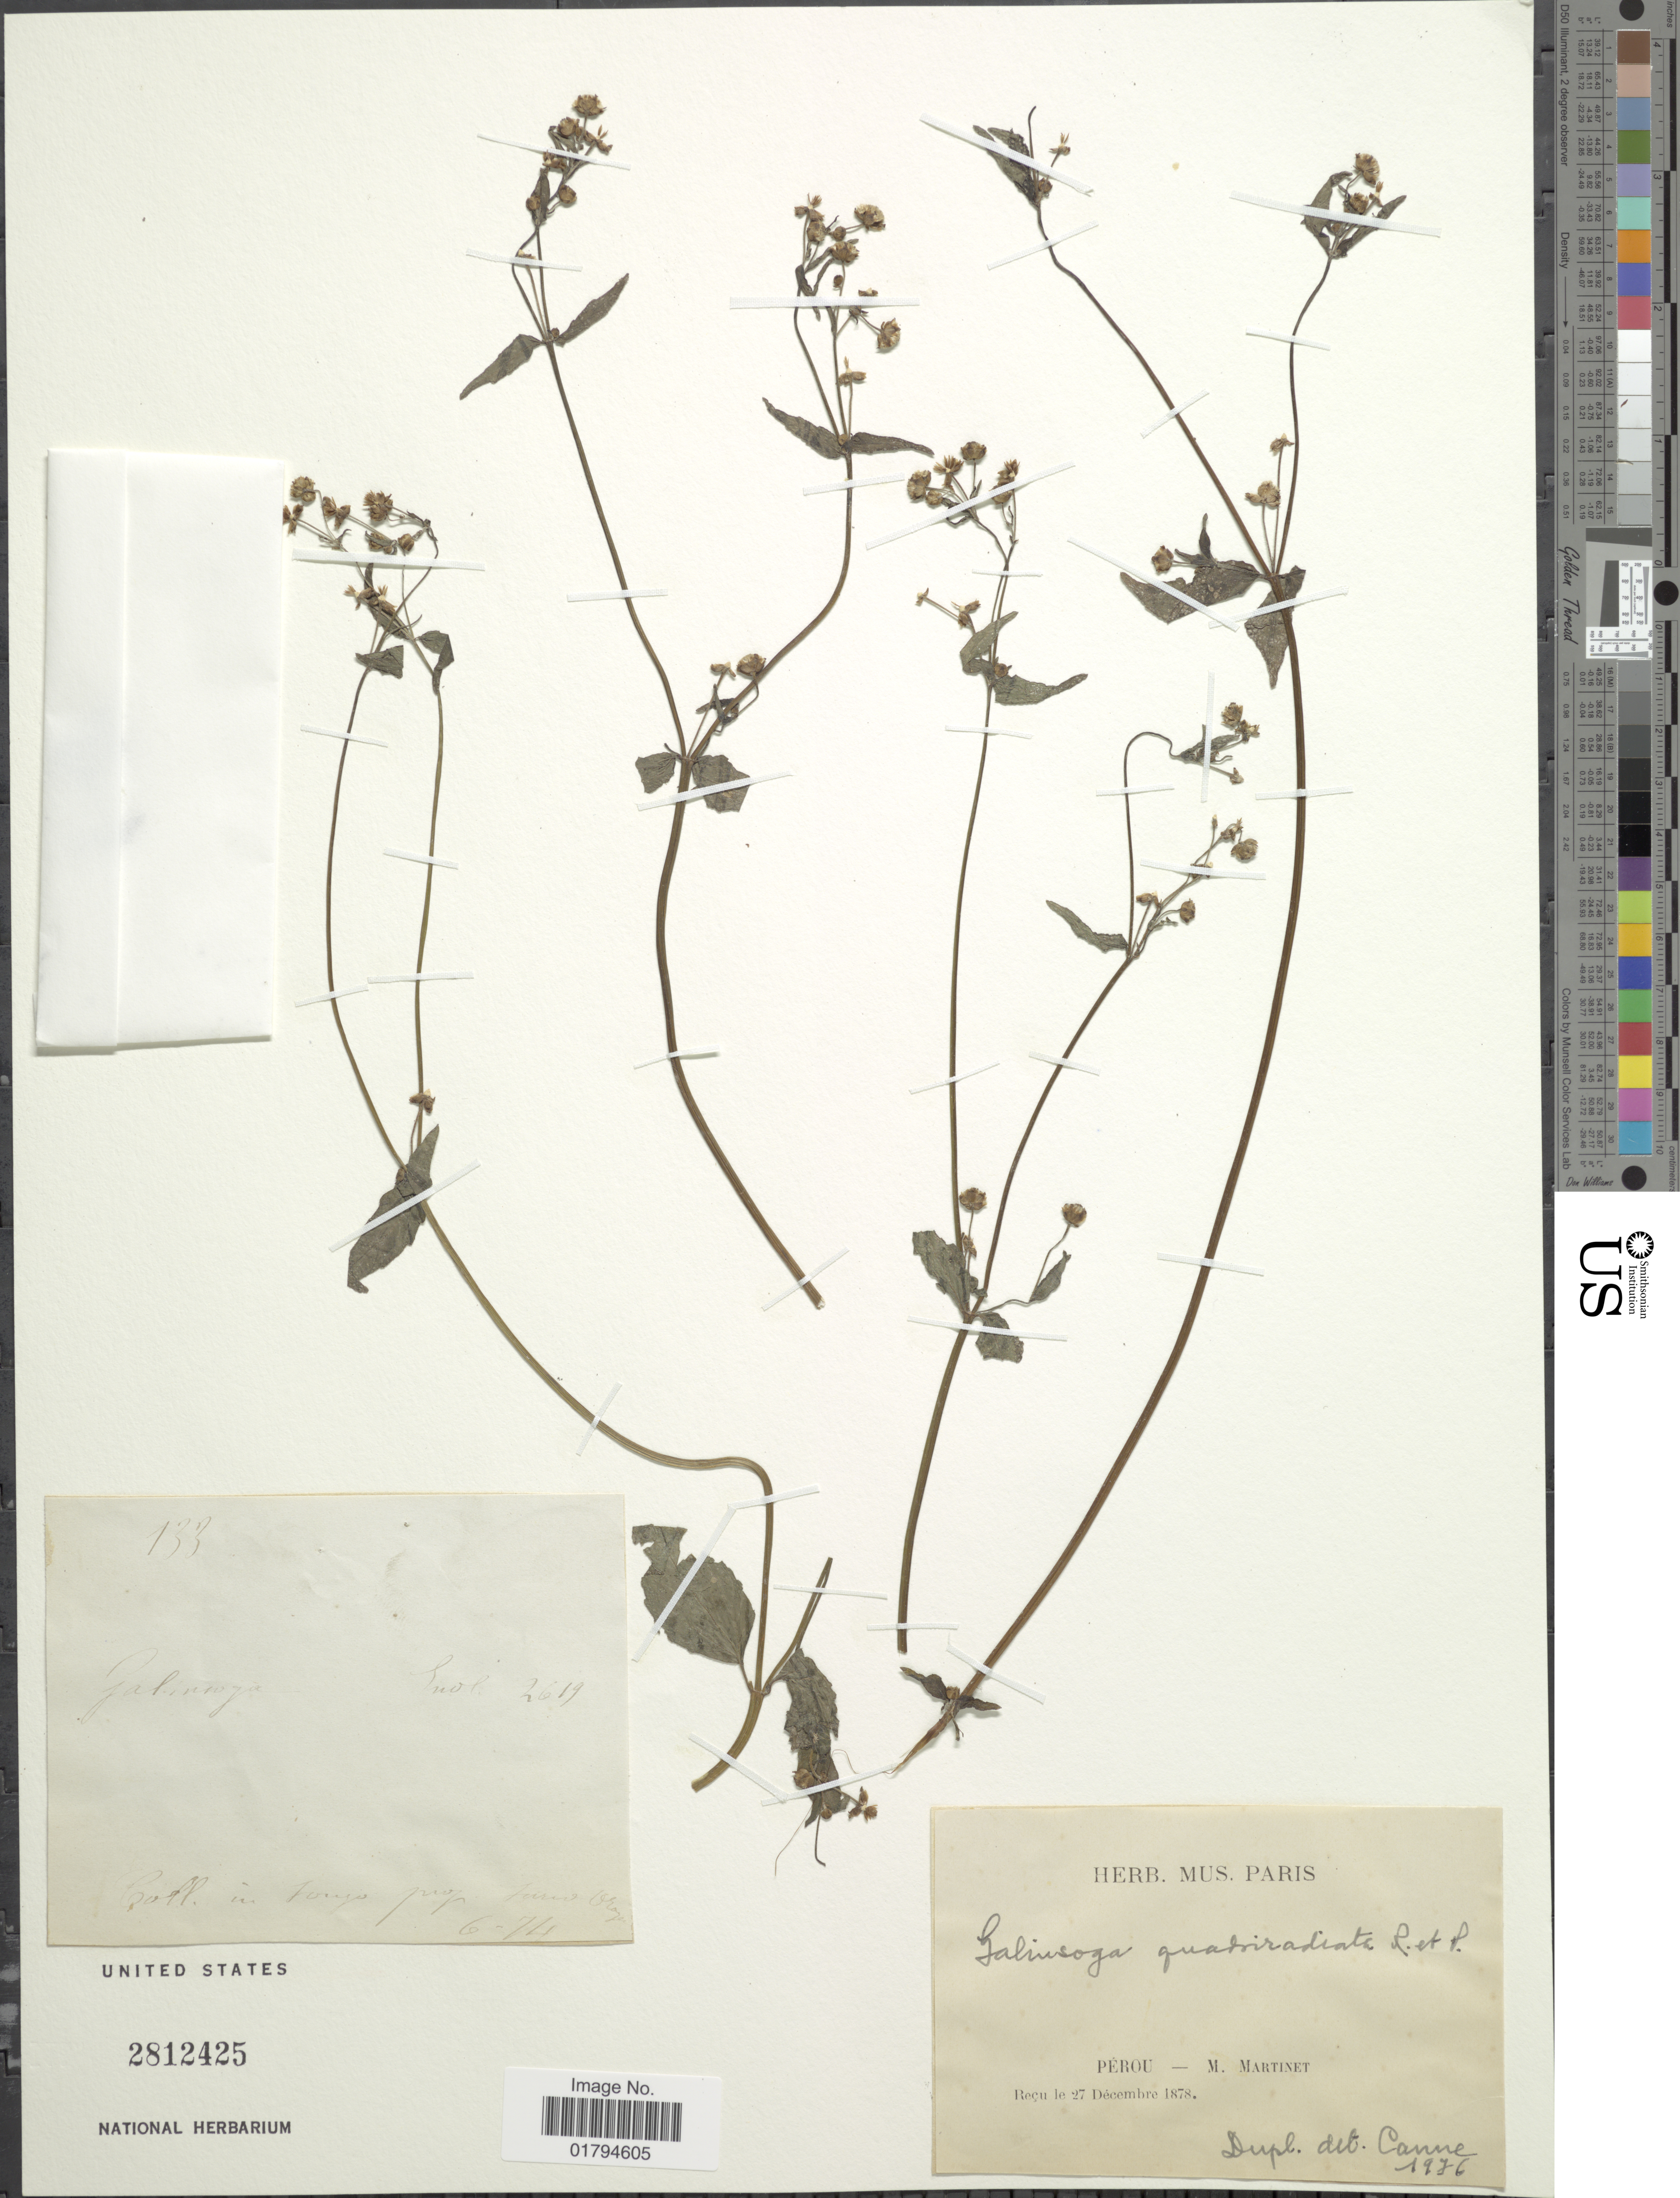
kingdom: Plantae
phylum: Tracheophyta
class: Magnoliopsida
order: Asterales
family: Asteraceae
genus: Galinsoga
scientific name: Galinsoga quadriradiata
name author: Ruiz & Pav.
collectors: M. Martinet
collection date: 1878-12-27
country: Peru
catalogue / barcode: US 2812425